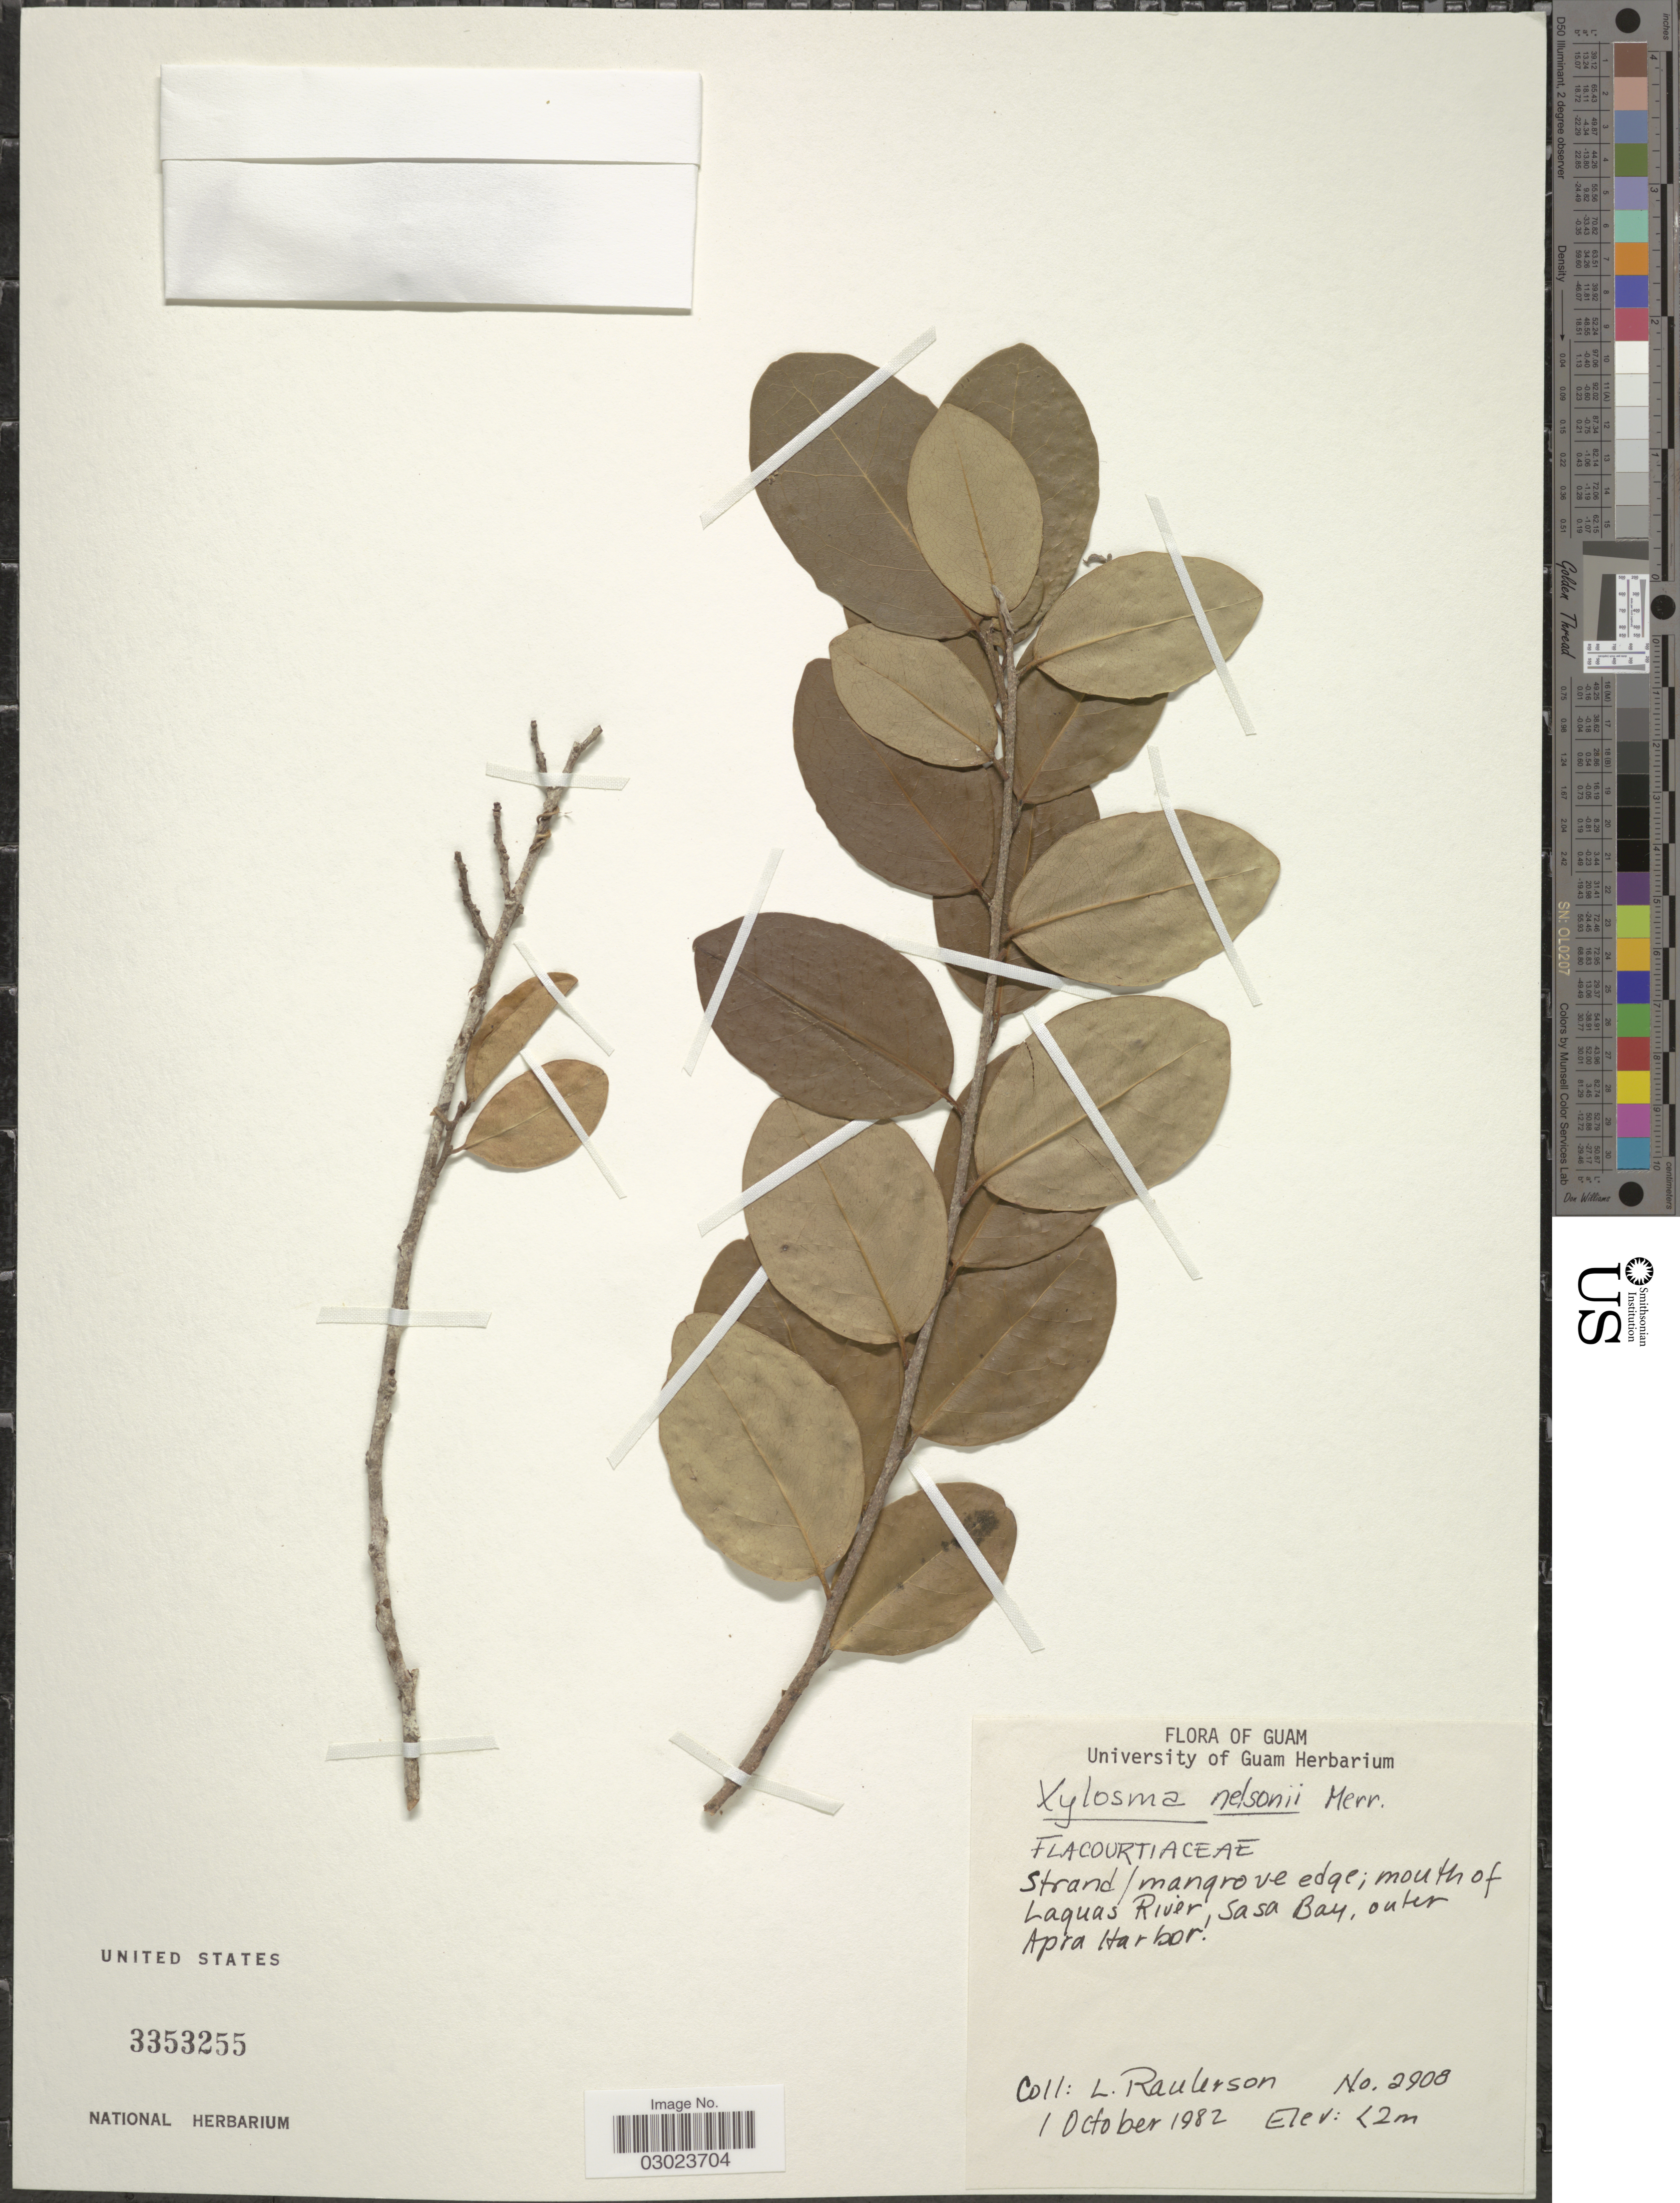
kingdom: Plantae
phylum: Tracheophyta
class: Magnoliopsida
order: Malpighiales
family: Salicaceae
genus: Xylosma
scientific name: Xylosma nelsonii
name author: Merr.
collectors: L. Raulerson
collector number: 2908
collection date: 1982-10-01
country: Guam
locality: Strand/ mangrove edge; mouth of Laguas River, Sasa Bay, outer Apra Harbor.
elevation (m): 2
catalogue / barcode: US 3353255